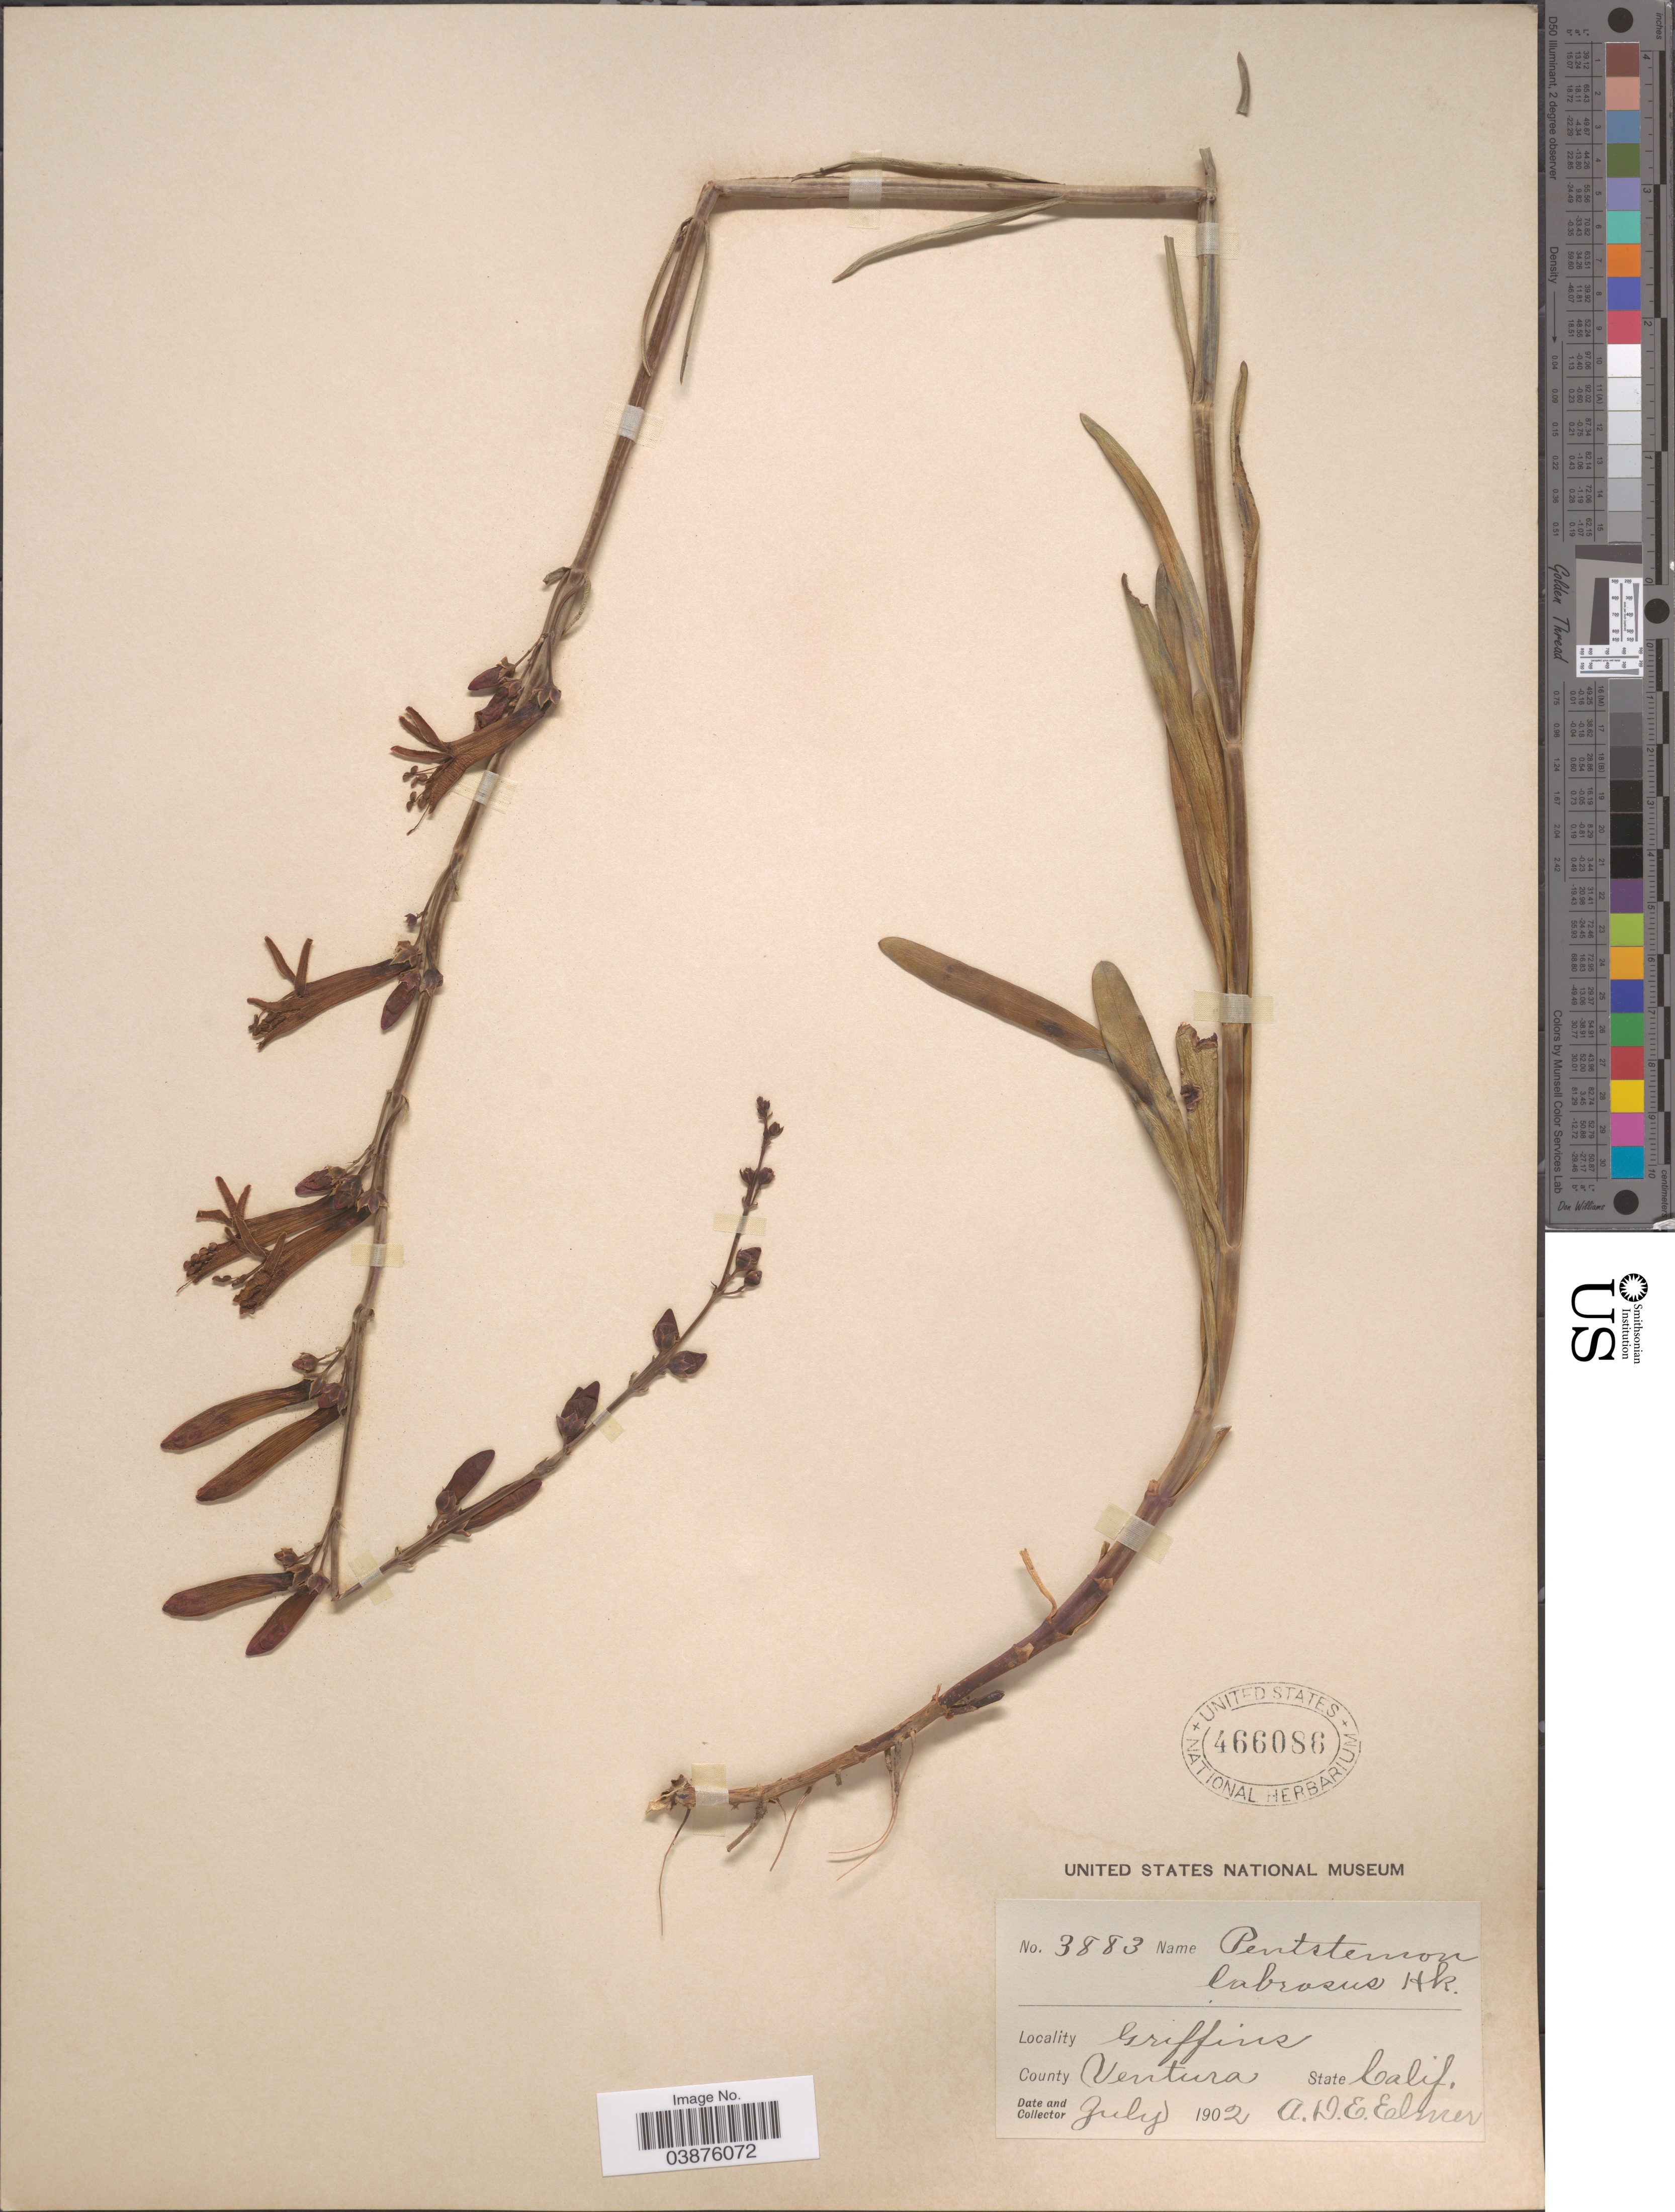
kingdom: Plantae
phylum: Tracheophyta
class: Magnoliopsida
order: Lamiales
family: Plantaginaceae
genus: Penstemon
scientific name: Penstemon labrosus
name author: (A. Gray) Mast. ex Hook. f.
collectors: A. D. E. Elmer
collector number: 3883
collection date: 1902-07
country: United States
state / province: California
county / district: Ventura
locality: Griffins, County Ventura.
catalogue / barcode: US 466086